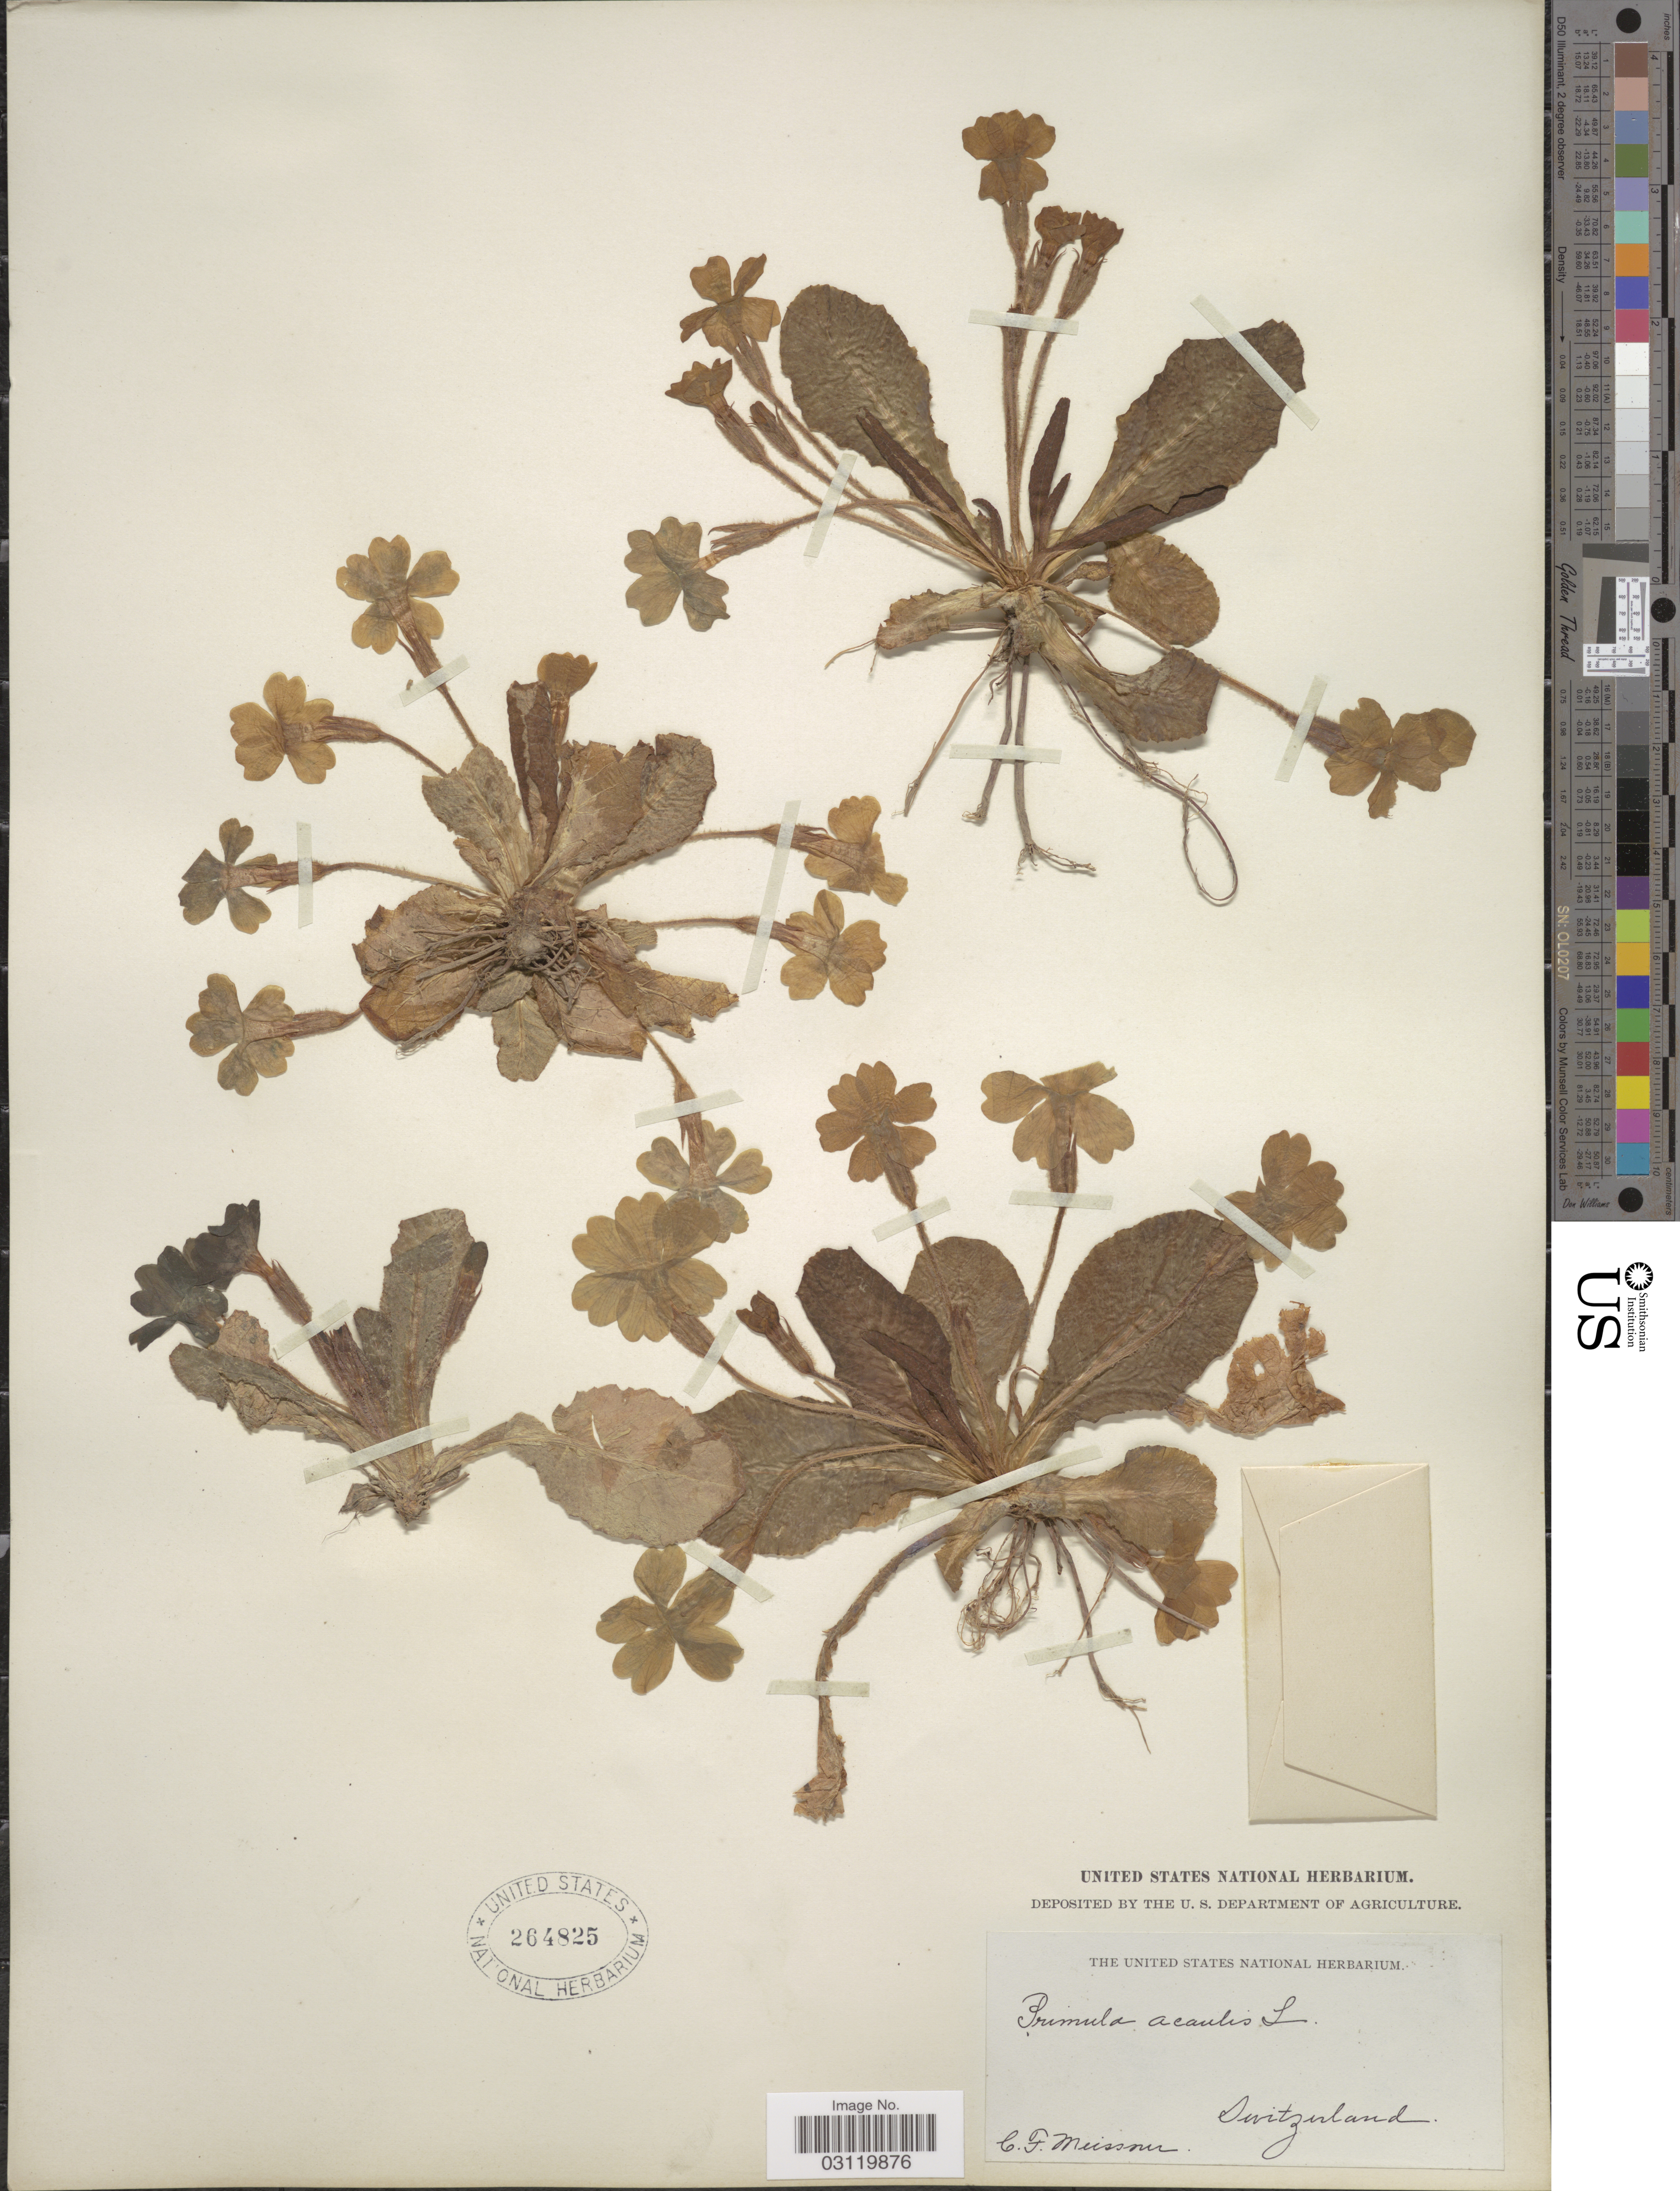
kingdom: Plantae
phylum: Tracheophyta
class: Magnoliopsida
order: Ericales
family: Primulaceae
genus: Primula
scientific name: Primula acaulis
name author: (L.) Hill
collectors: C. D. F. Meisner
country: Switzerland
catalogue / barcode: US 264825